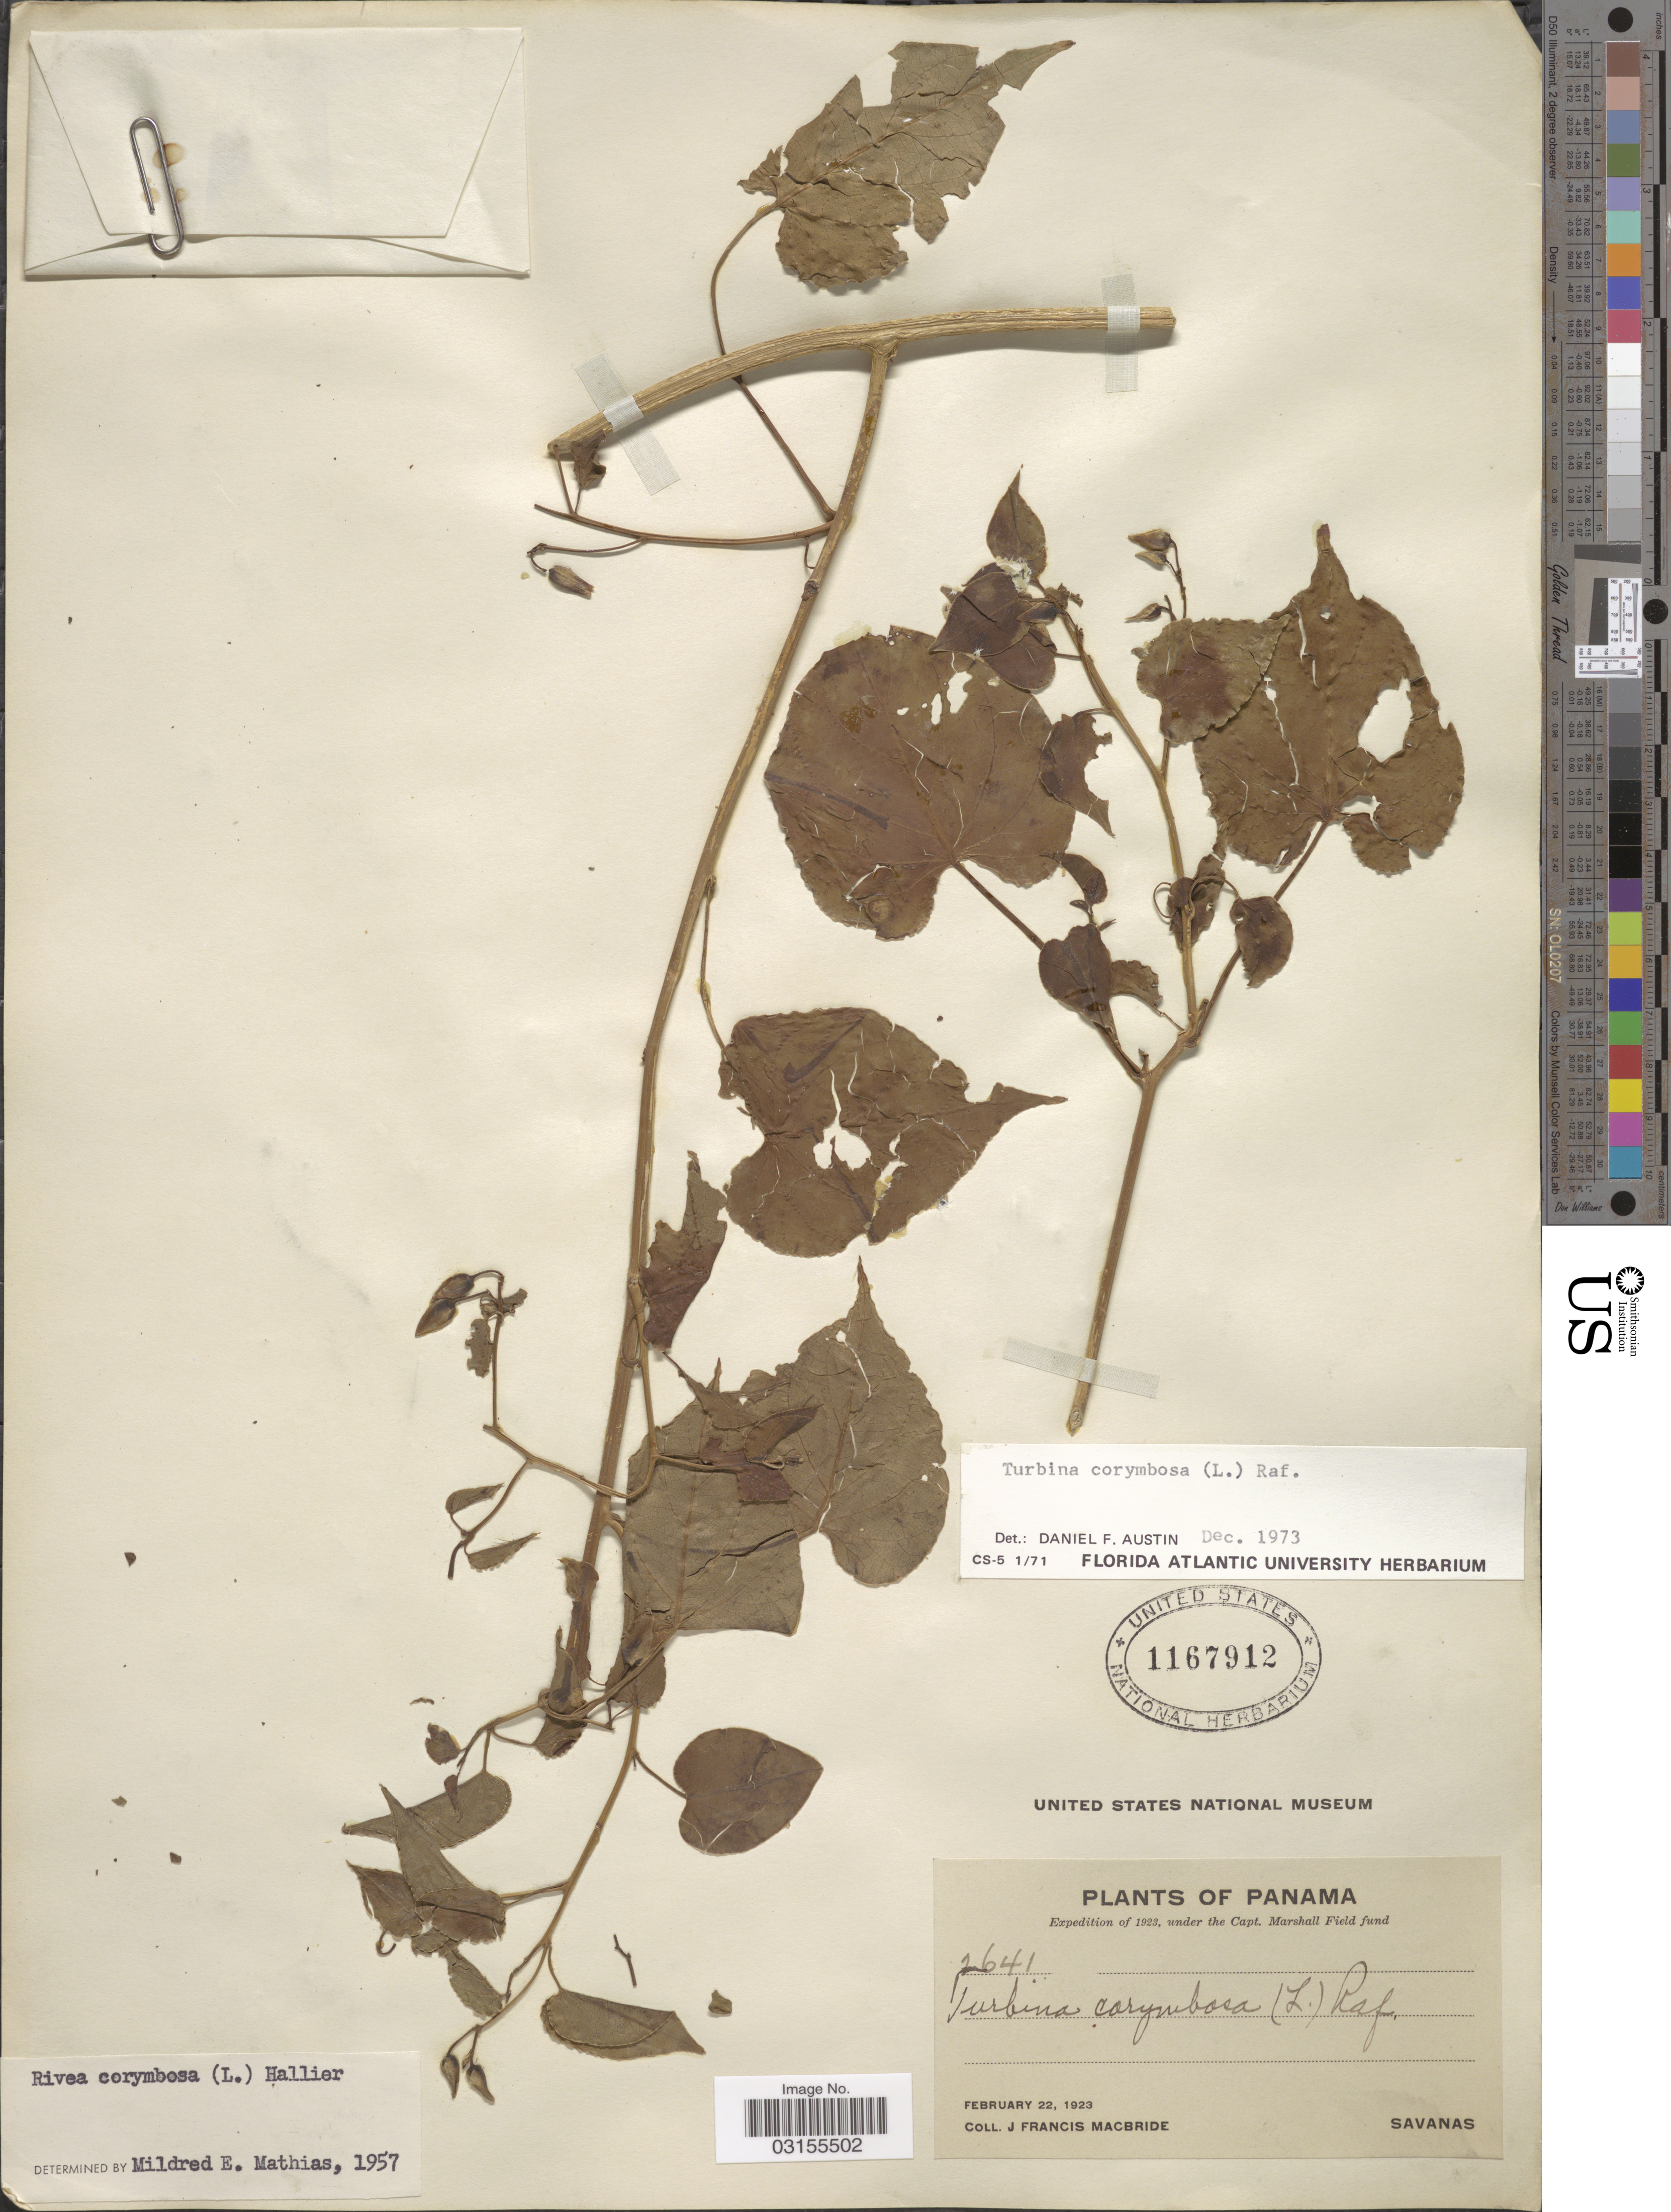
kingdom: Plantae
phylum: Tracheophyta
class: Magnoliopsida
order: Solanales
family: Convolvulaceae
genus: Turbina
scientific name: Turbina corymbosa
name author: (L.) Raf.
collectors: J. F. Macbride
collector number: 2641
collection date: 1923-02-22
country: Panama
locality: Savanas.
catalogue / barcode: US 1167912